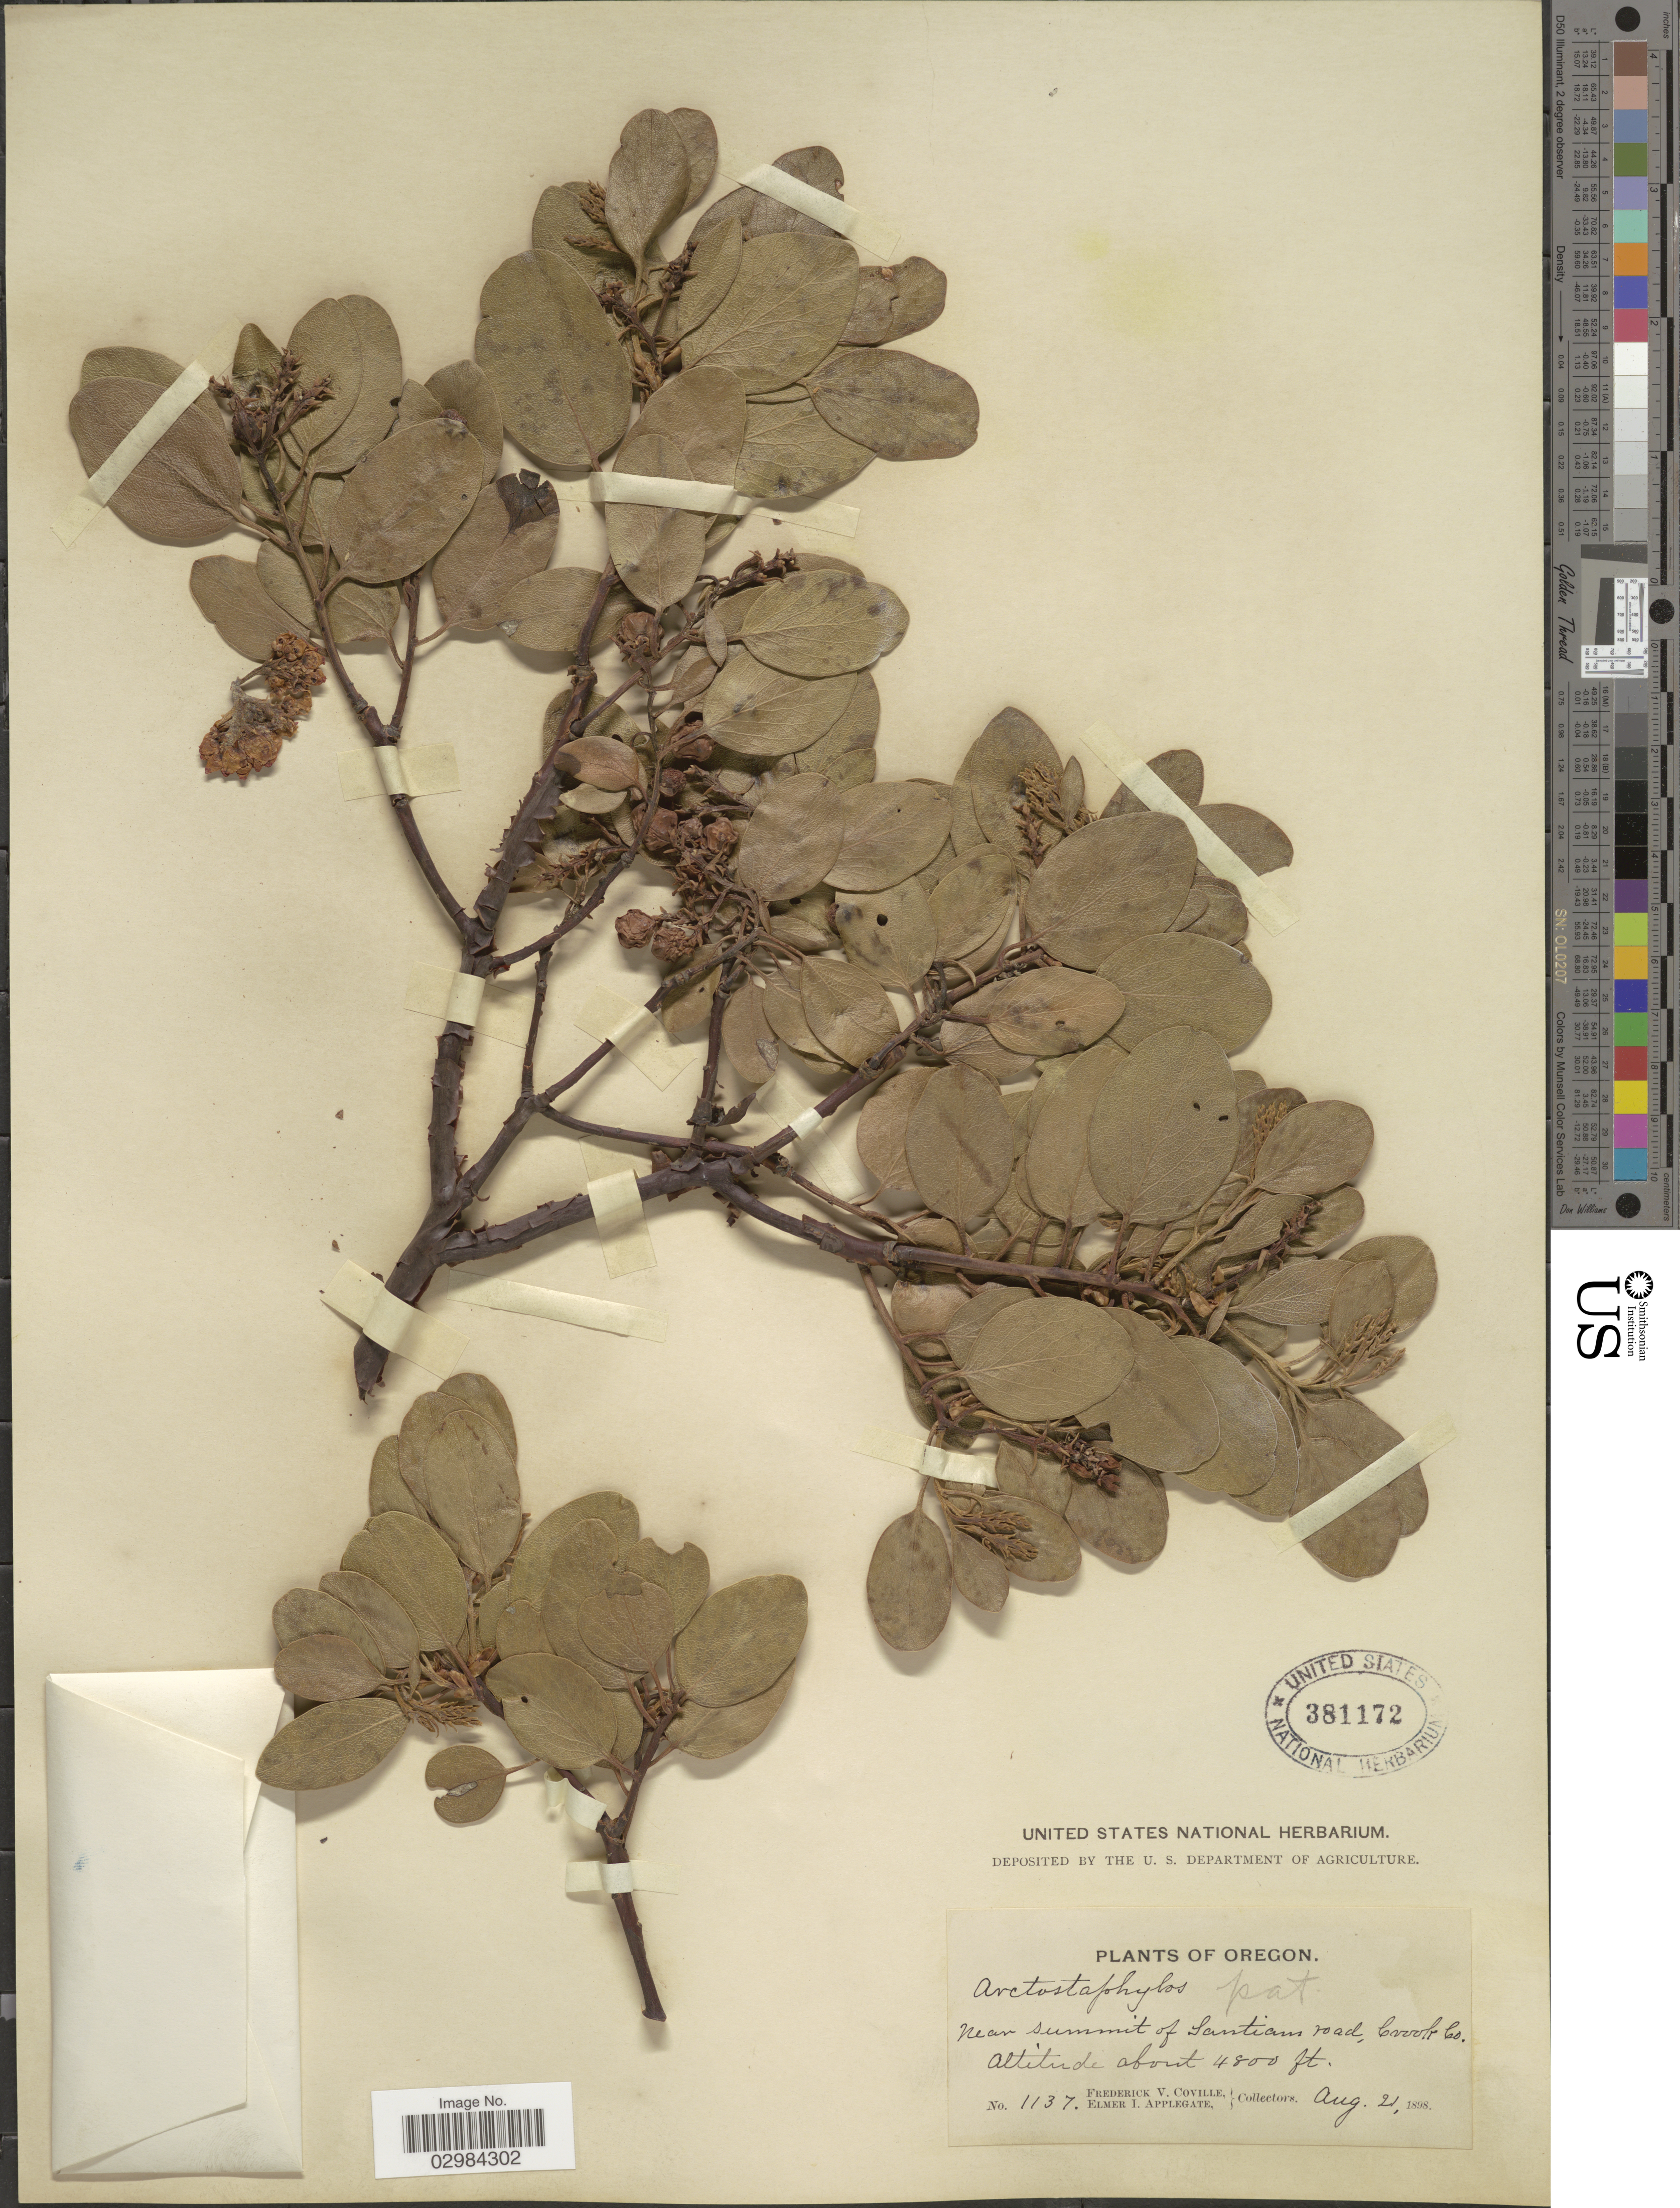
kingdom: Plantae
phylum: Tracheophyta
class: Magnoliopsida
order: Ericales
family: Ericaceae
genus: Arctostaphylos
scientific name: Arctostaphylos patula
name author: Greene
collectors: F. V. Coville & E. I. Applegate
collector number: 1137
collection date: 1898-08-21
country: United States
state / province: Oregon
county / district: Crook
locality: Near summit of Santiam road, Crook Co.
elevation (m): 1463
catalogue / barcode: US 381172